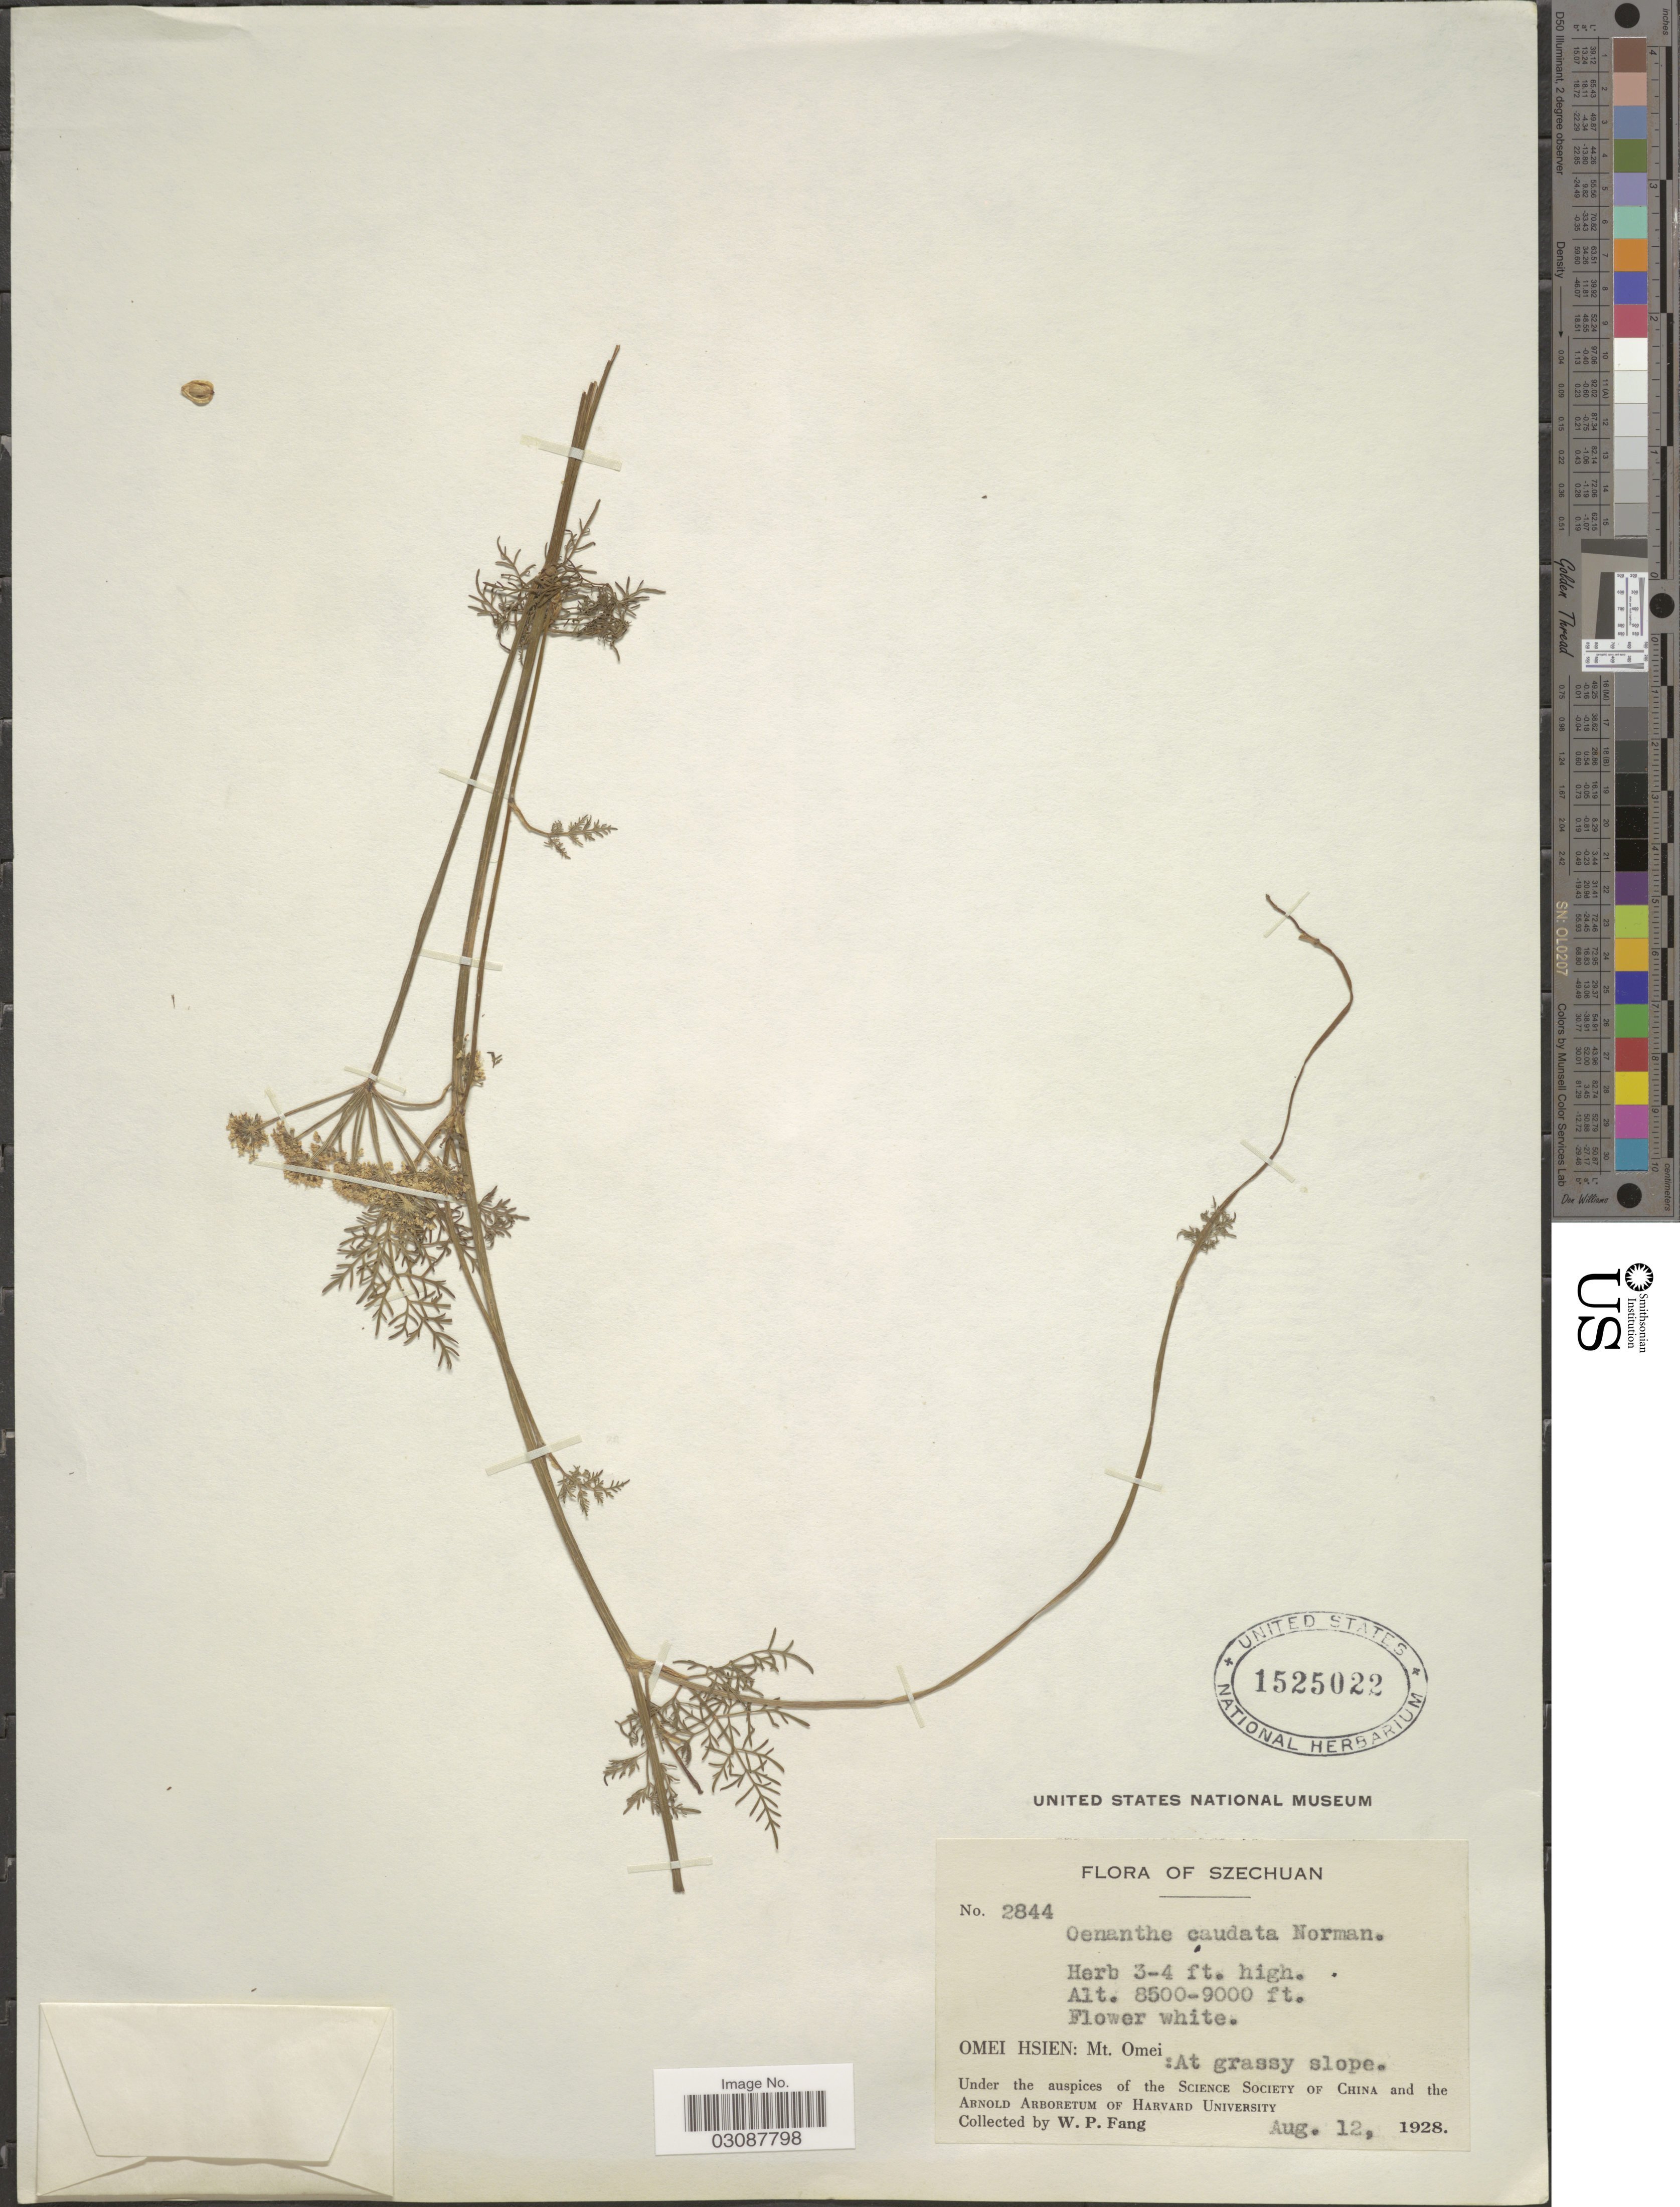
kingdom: Plantae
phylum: Tracheophyta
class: Magnoliopsida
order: Apiales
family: Apiaceae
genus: Oenanthe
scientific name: Oenanthe caudata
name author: C. Norman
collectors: W. P. Fang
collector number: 2844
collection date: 1928-08-12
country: China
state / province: Sichuan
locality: Szechuan, Omei Hsien: Mt. Omei: At grassy slope.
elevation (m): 2591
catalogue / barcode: US 1525022